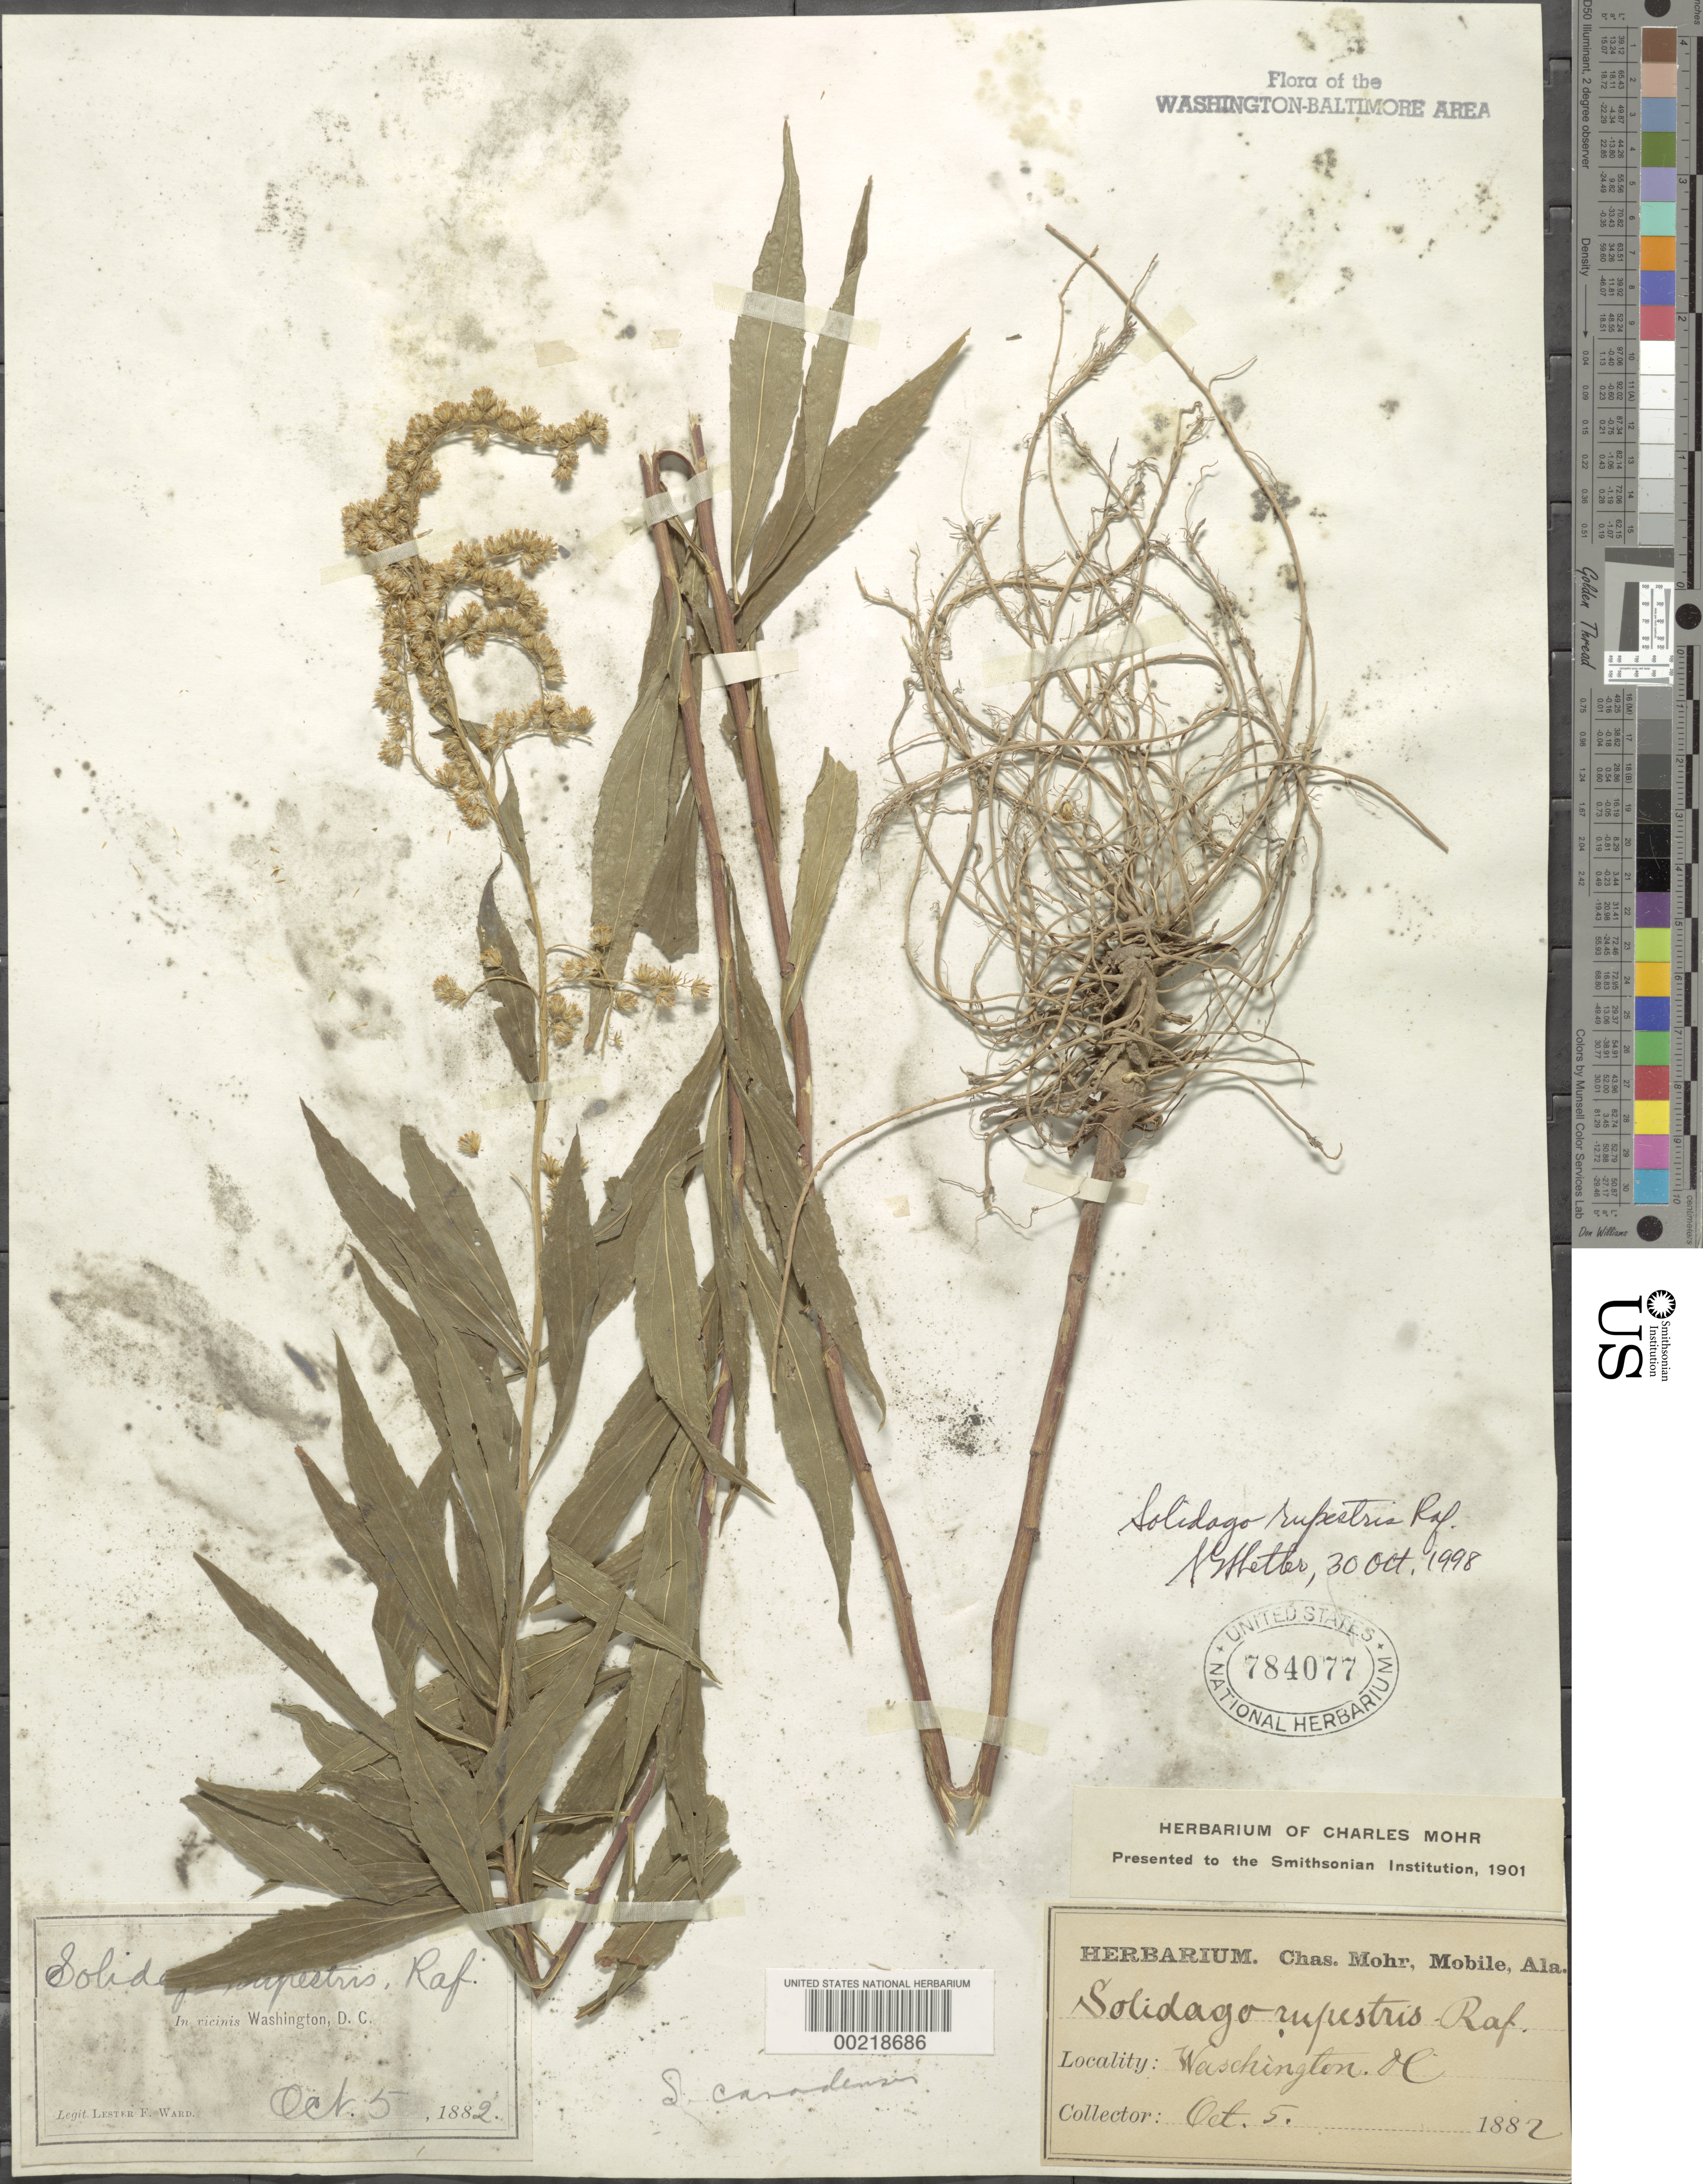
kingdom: Plantae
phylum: Tracheophyta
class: Magnoliopsida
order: Asterales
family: Asteraceae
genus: Solidago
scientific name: Solidago rupestris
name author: Raf.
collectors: C. T. Mohr & L. F. Ward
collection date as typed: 05 Oct 1882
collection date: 1882-10-05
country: United States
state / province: District of Columbia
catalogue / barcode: US 784077